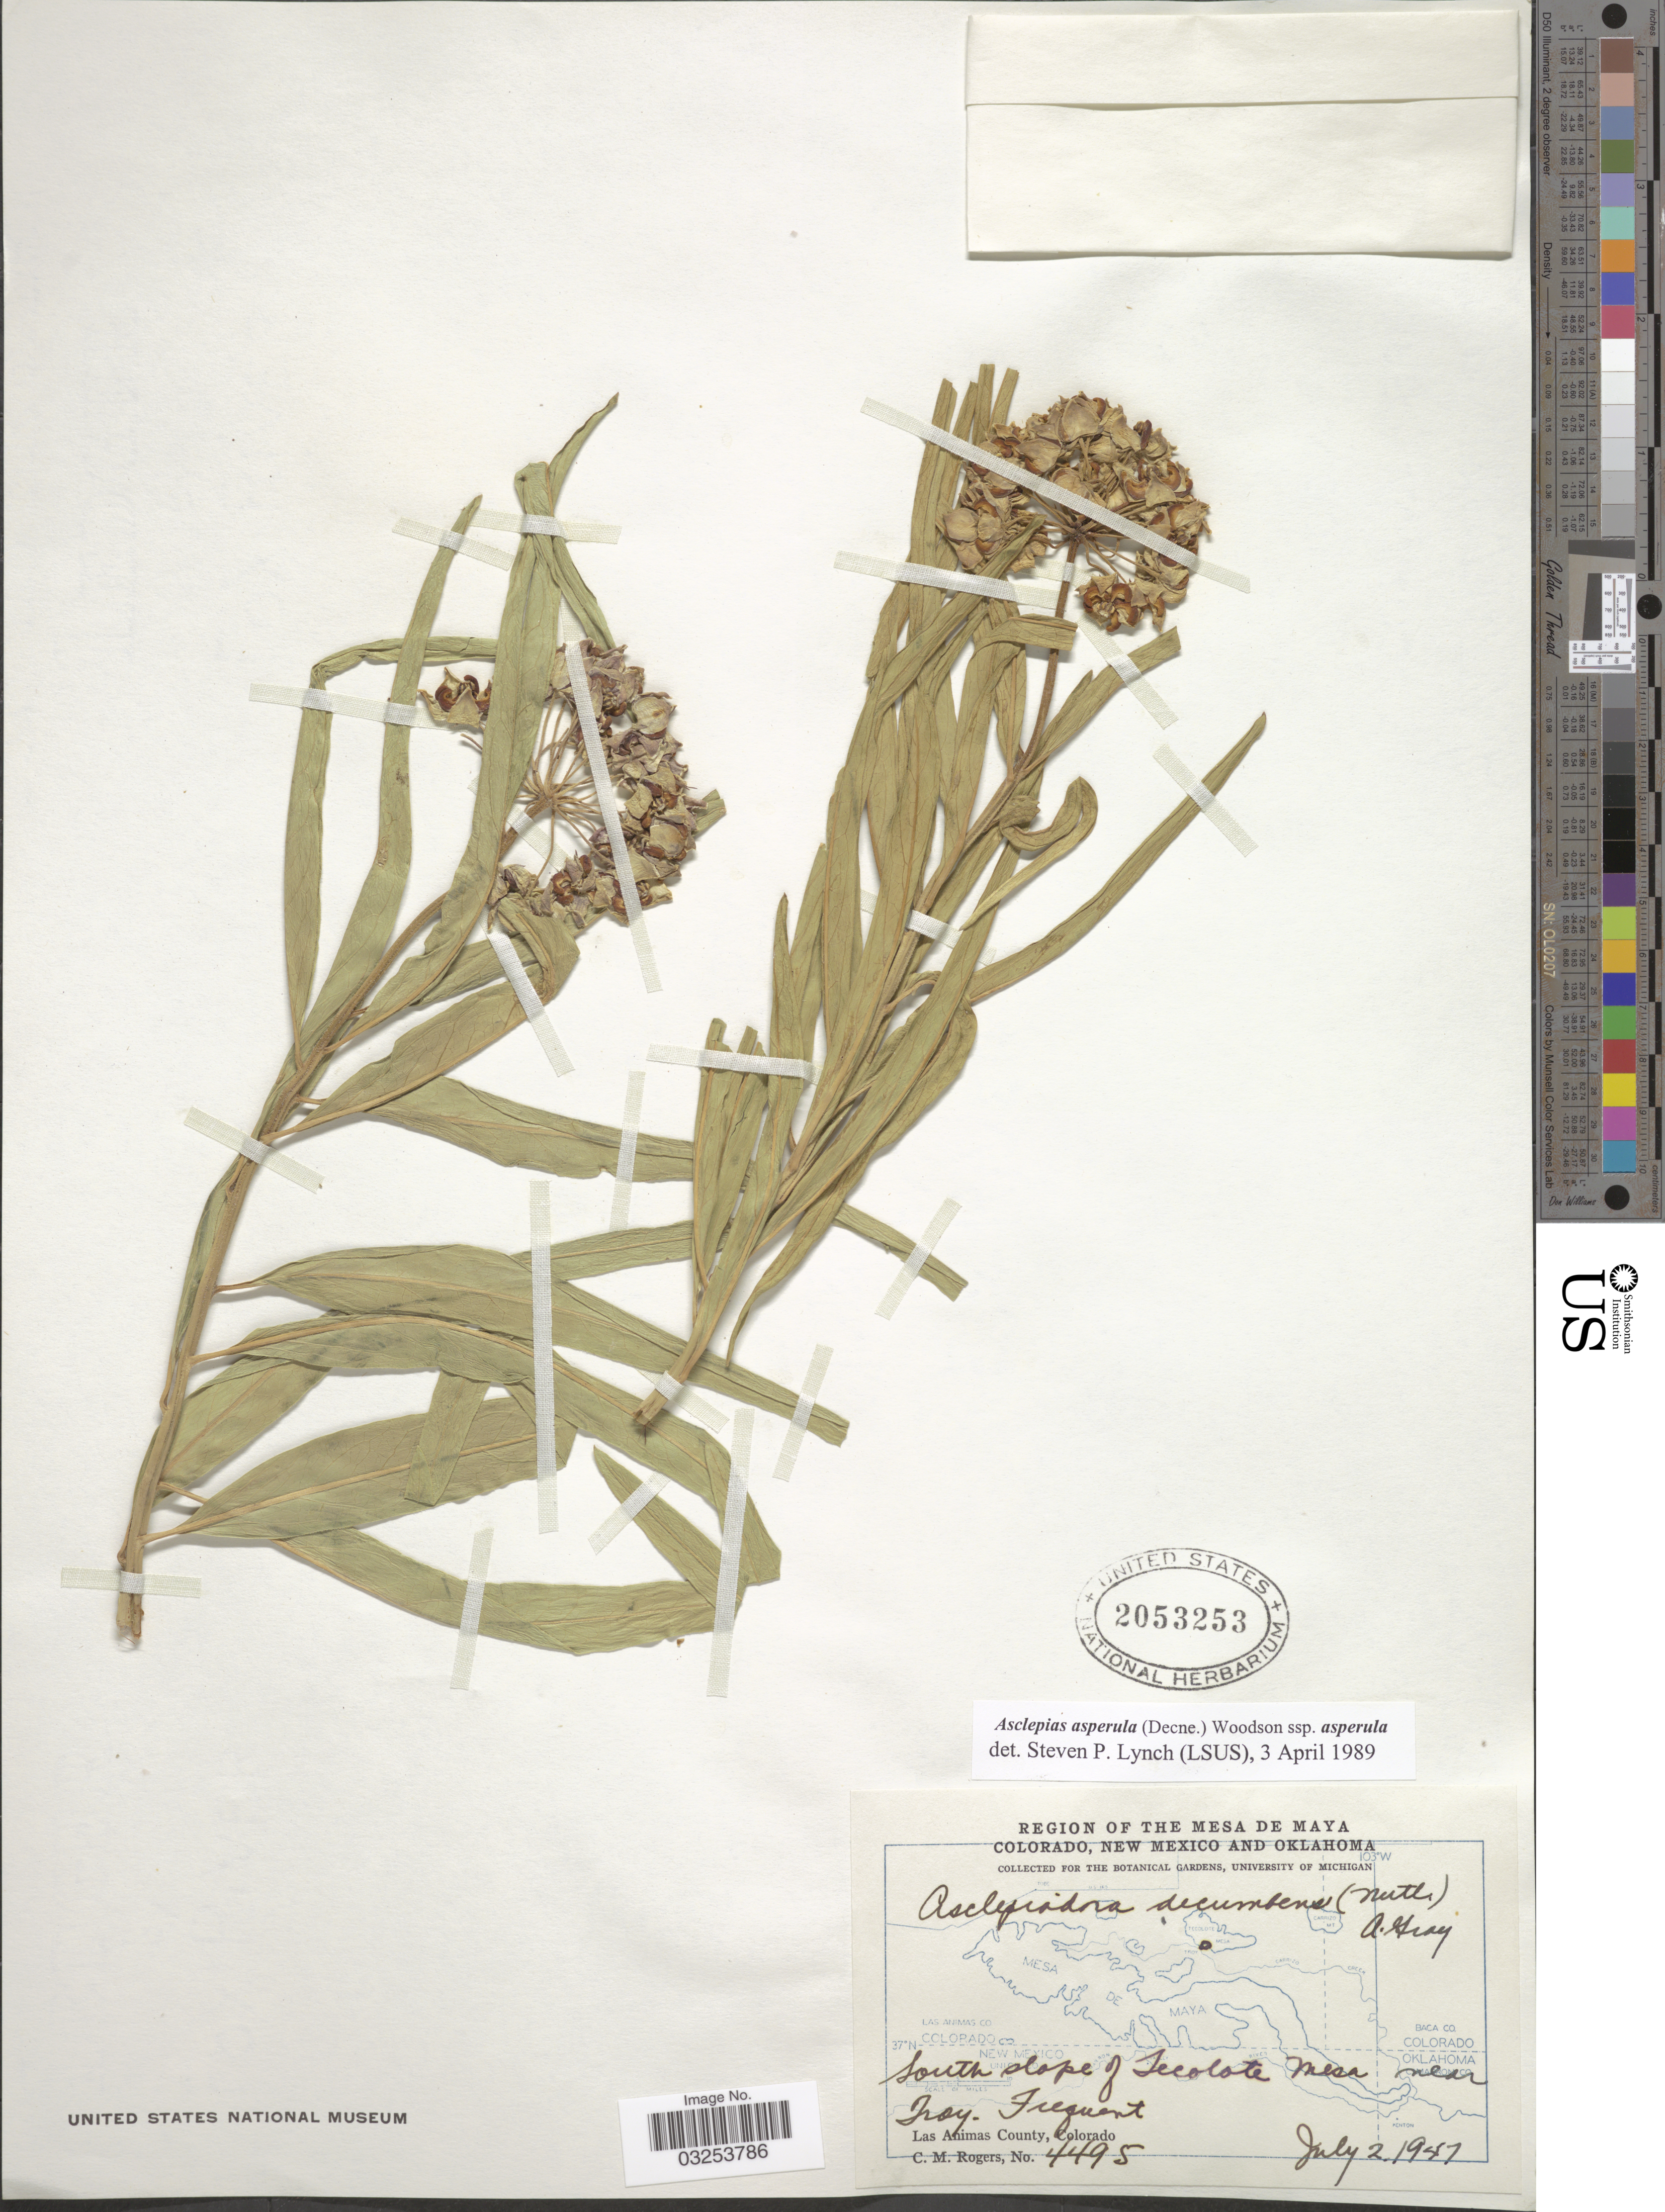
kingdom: Plantae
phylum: Tracheophyta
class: Magnoliopsida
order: Gentianales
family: Apocynaceae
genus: Asclepias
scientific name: Asclepias asperula subsp. asperula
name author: (Decne.) Woodson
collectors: C. M. Rogers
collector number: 4495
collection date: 1947-07-02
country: United States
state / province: Colorado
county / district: Las Animas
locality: South slope of Tecolote Mesa near Troy, Las Animas County.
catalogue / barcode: US 2053253